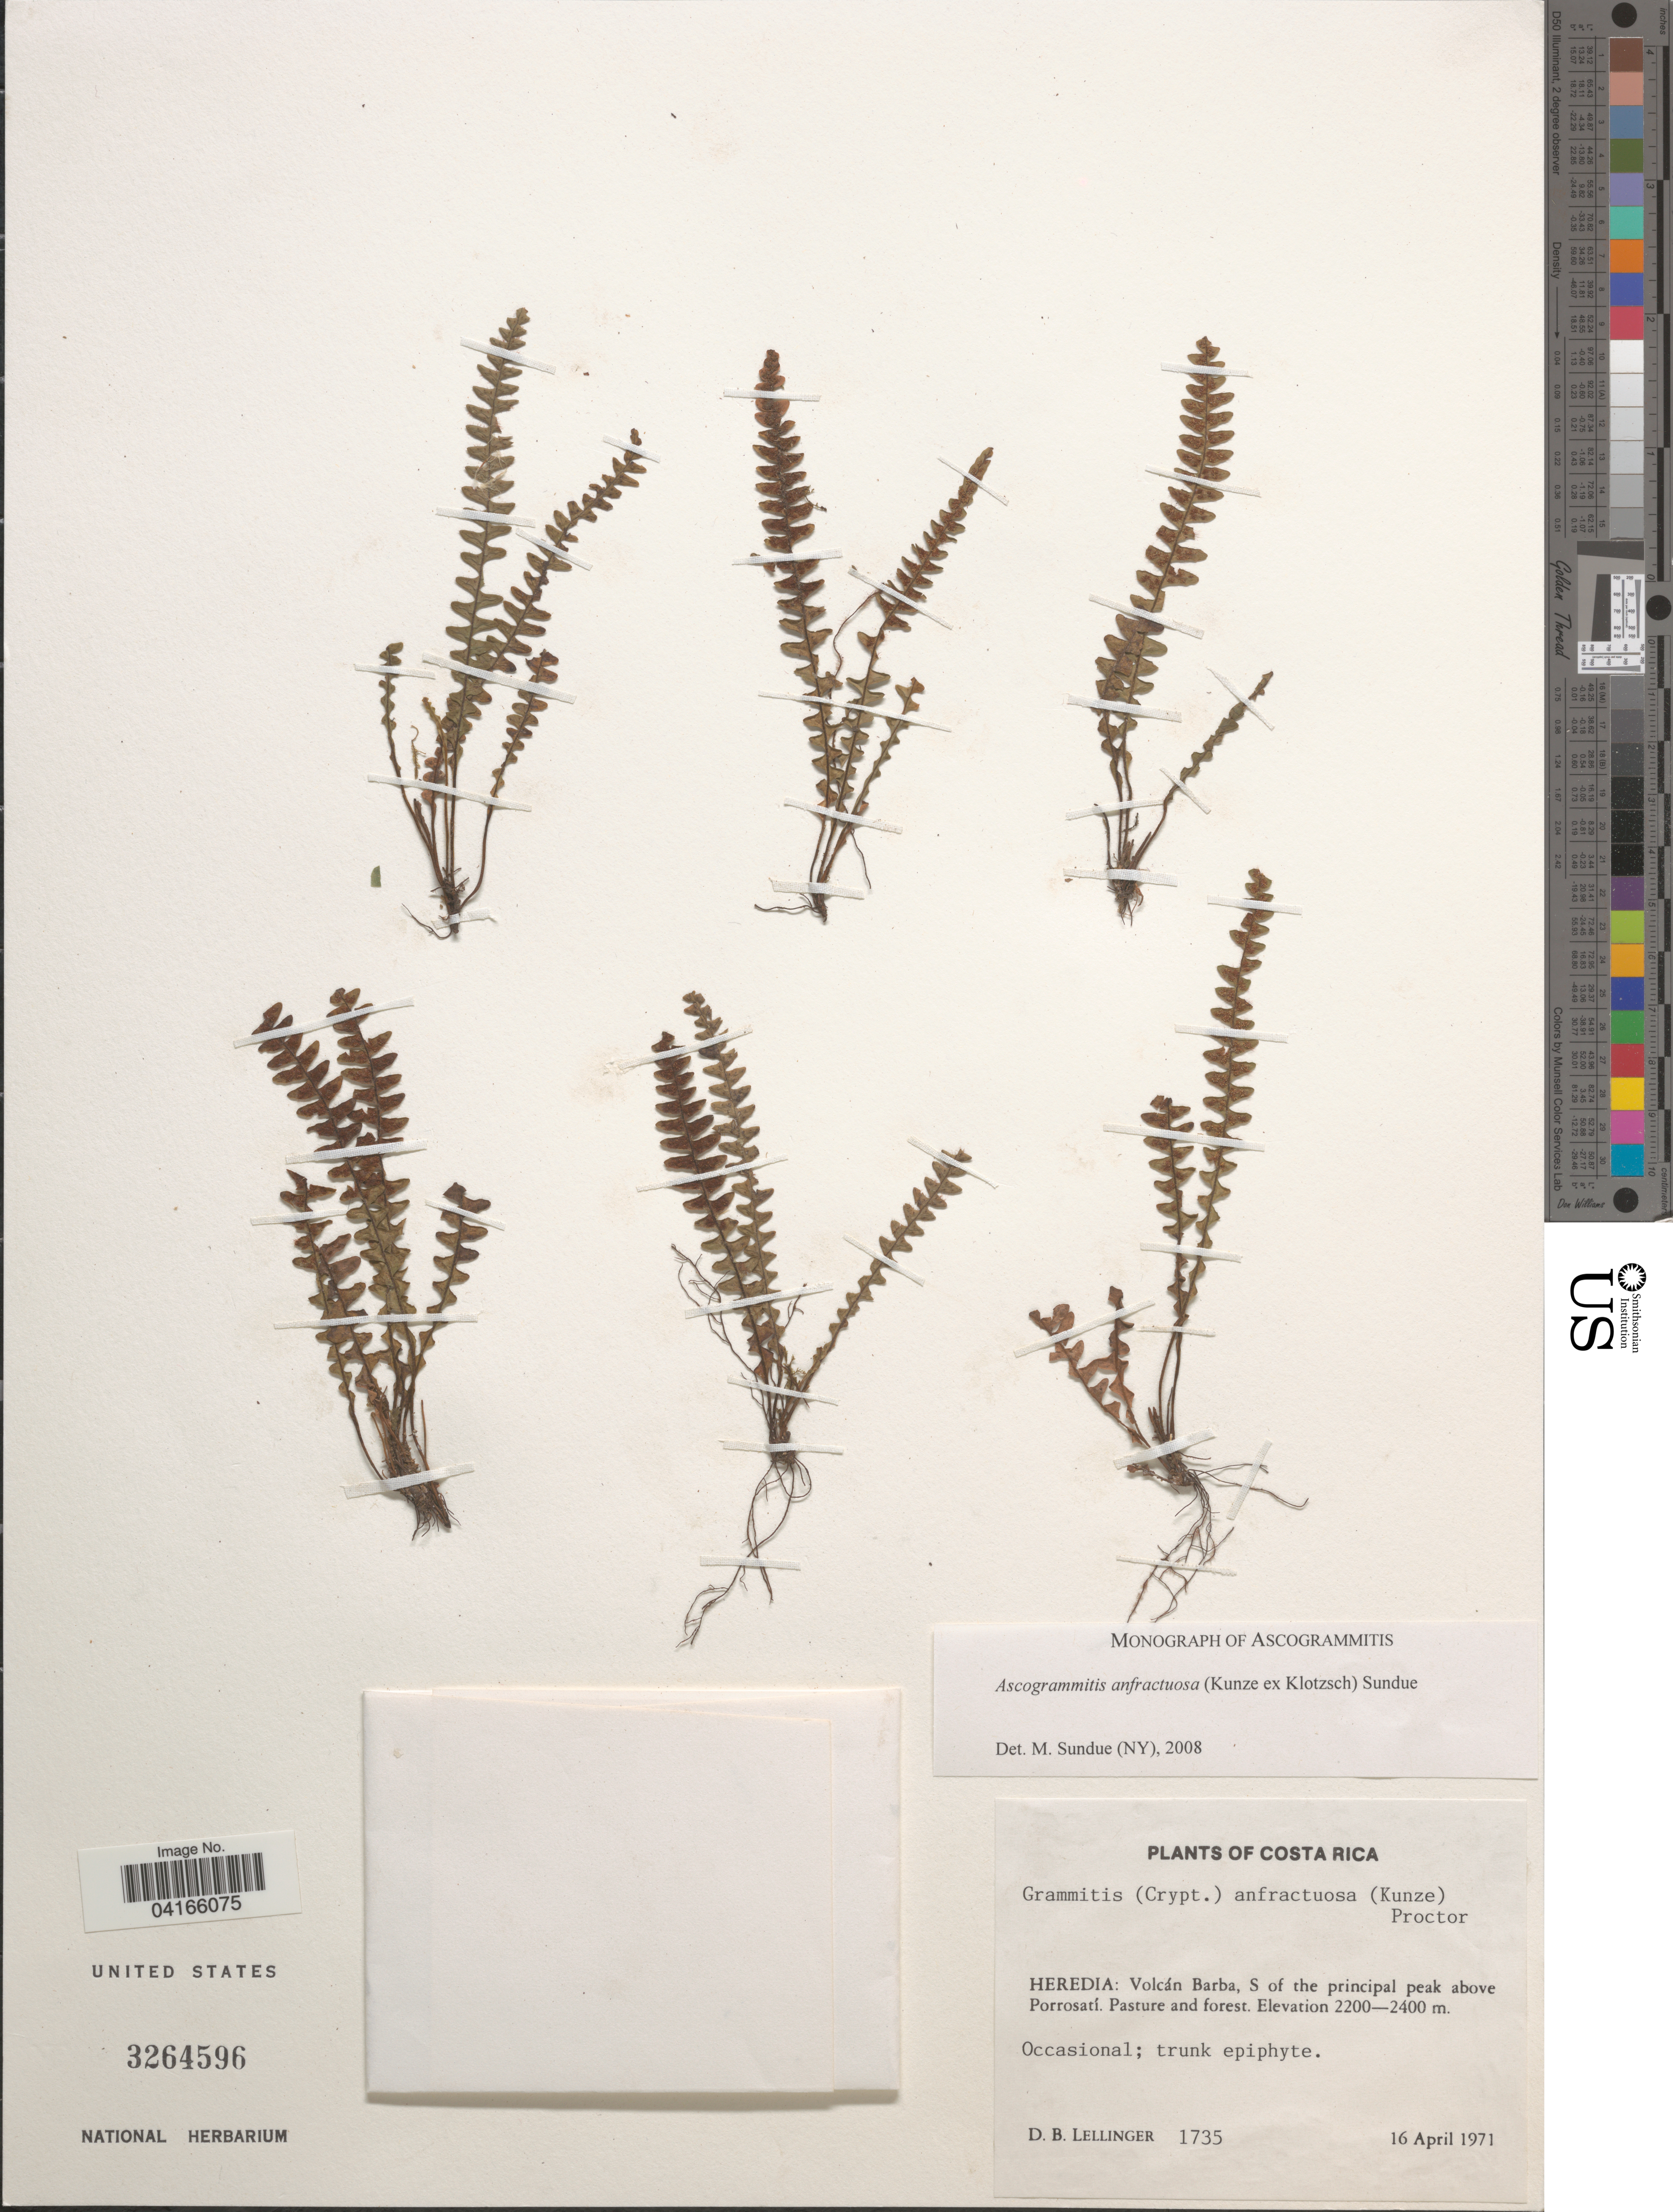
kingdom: Plantae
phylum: Tracheophyta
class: Polypodiopsida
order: Polypodiales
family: Polypodiaceae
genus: Ascogrammitis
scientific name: Ascogrammitis anfractuosa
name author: (Kunze ex Klotzsch) Sundue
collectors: D. B. Lellinger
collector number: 1735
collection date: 1971-04-16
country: Costa Rica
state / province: Heredia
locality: Volcán Barba, S of the principal peak above Porrosatí.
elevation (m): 2200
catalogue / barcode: US 3264596